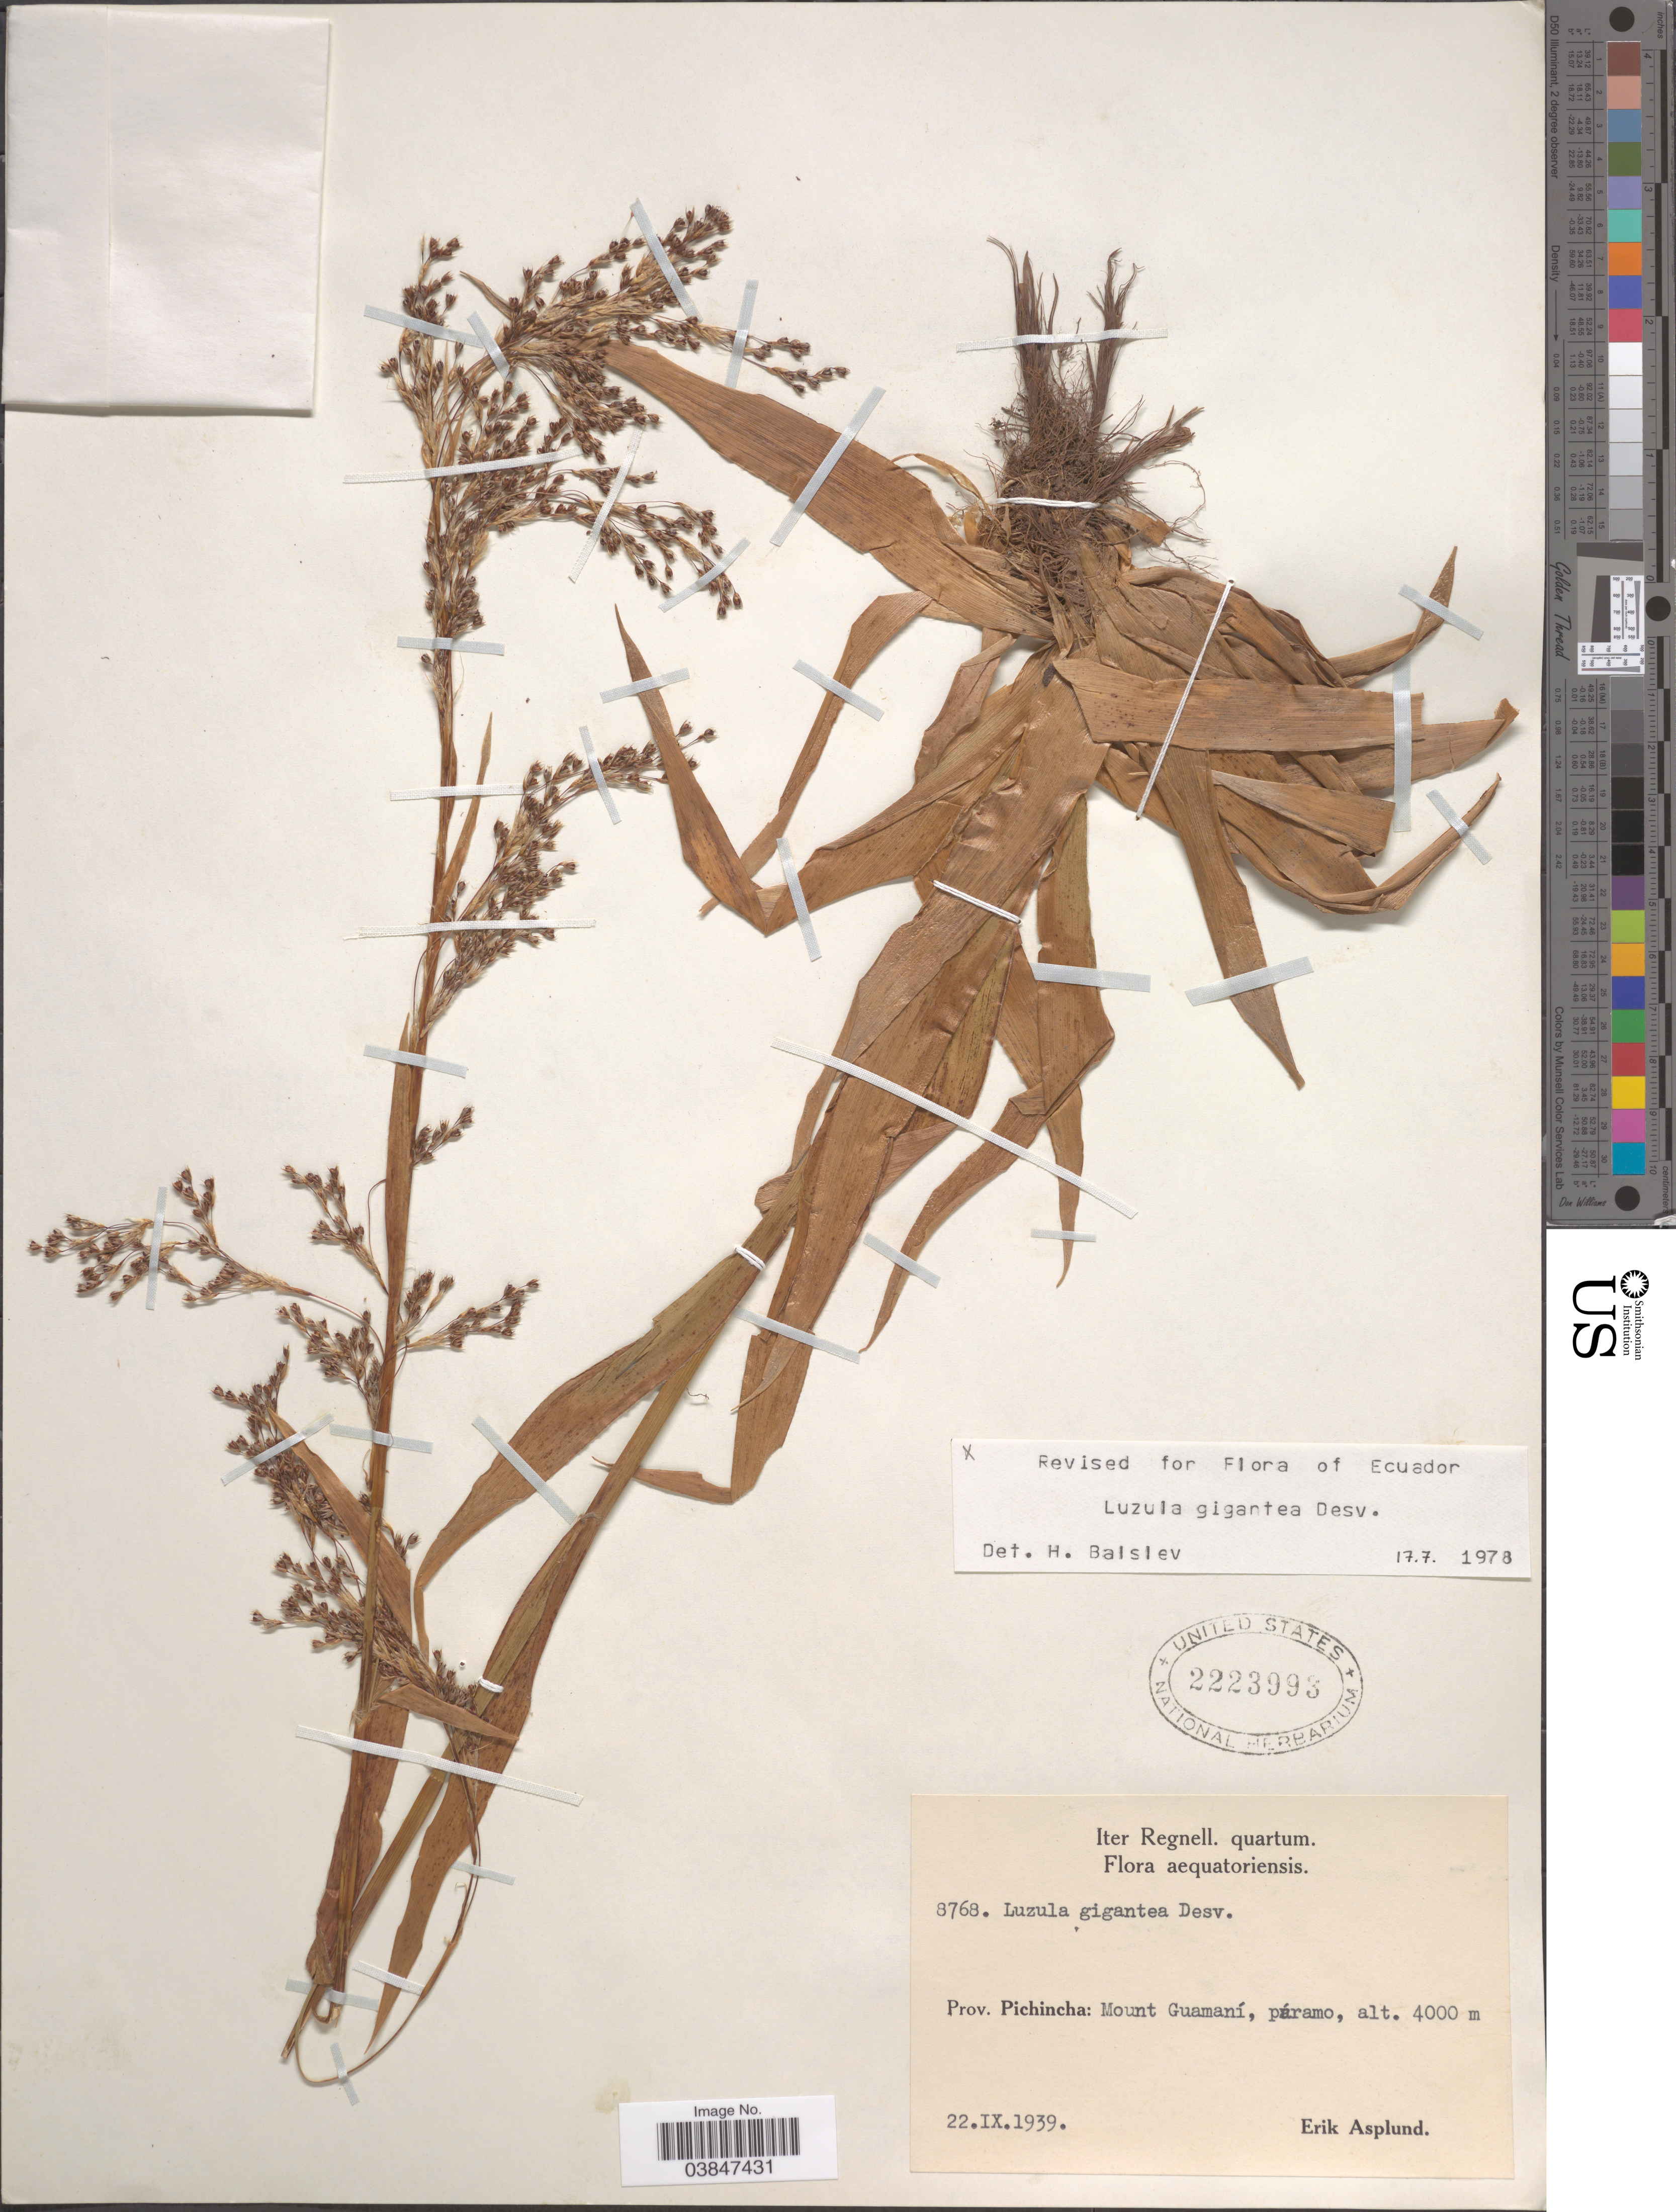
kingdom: Plantae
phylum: Tracheophyta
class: Liliopsida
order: Poales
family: Juncaceae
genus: Luzula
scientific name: Luzula gigantea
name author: Desv.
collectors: E. Asplund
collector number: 8768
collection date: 1939-09-22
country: Ecuador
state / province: Pichincha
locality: Iter Regnell. quartum. Mount Guamaní, páramo.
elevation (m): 4000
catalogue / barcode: US 2223993